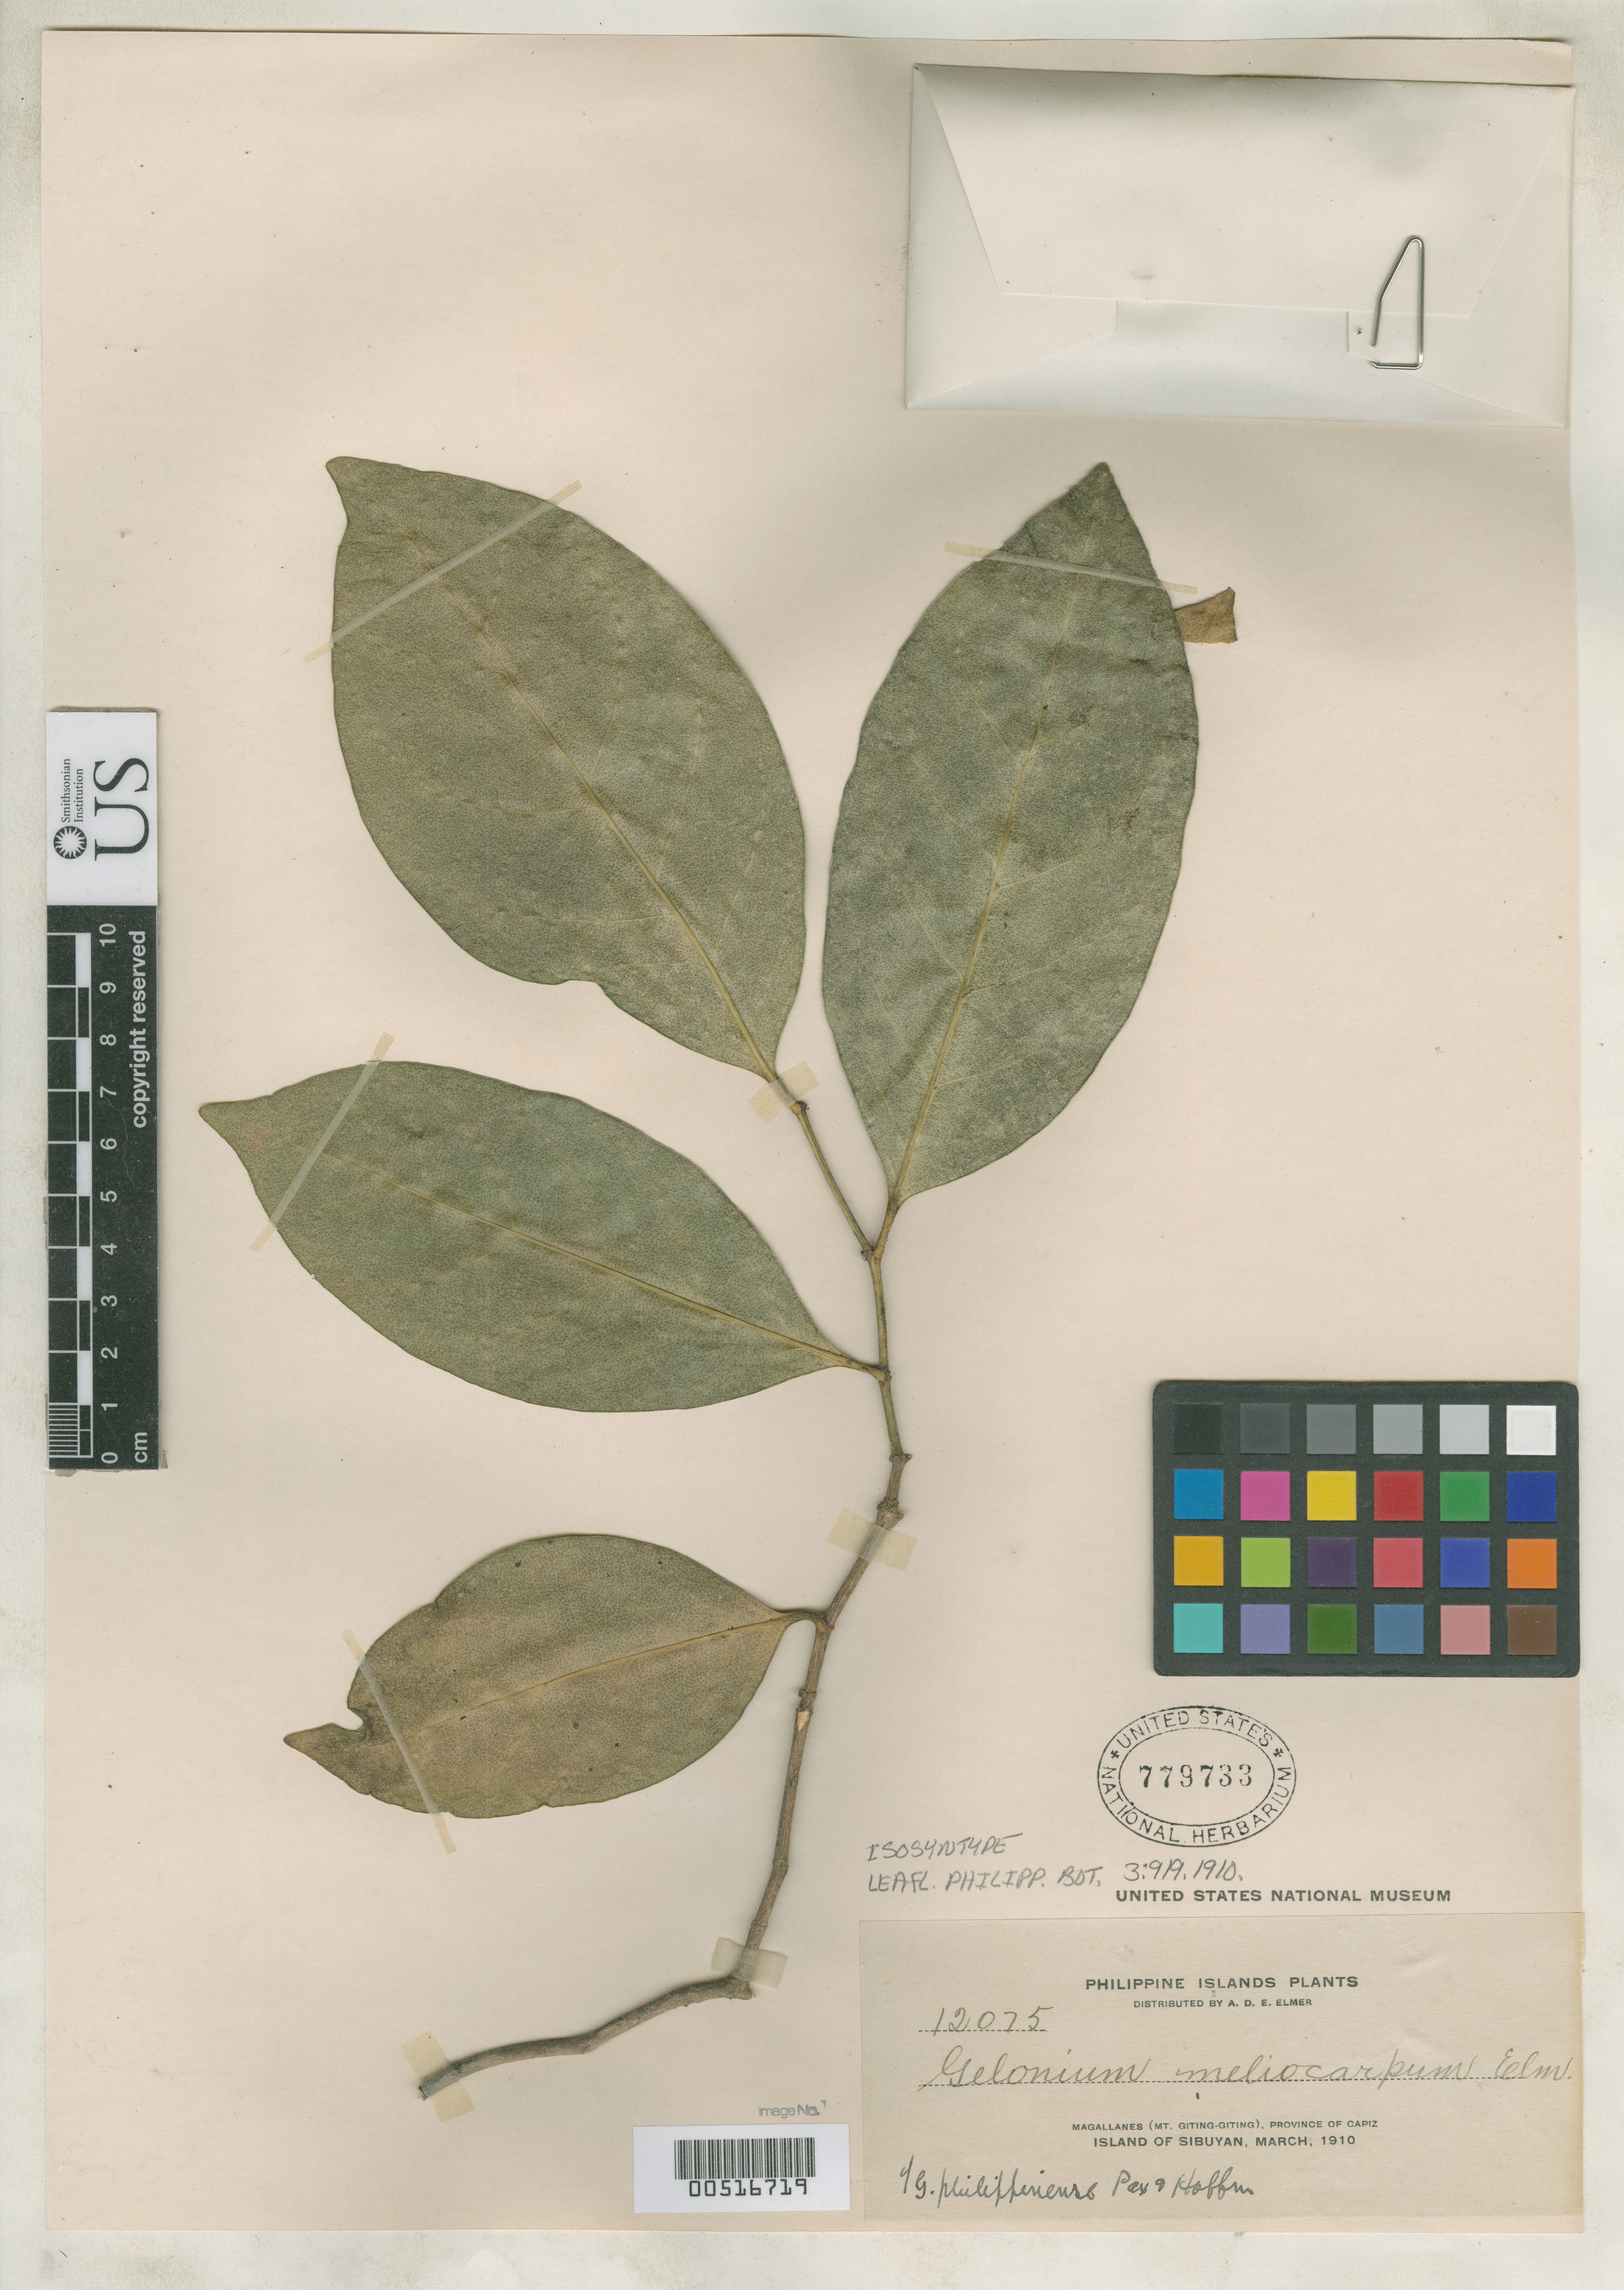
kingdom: Plantae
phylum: Tracheophyta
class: Magnoliopsida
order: Malpighiales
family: Euphorbiaceae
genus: Gelonium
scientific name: Gelonium meliocarpum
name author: Elmer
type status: Isosyntype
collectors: A. D. E. Elmer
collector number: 12075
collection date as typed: Mar 1910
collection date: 1910-03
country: Philippines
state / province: Mimaropa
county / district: Romblon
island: Sibuyan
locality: Magallanes, Mt. Giting-Giting.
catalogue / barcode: US 779733